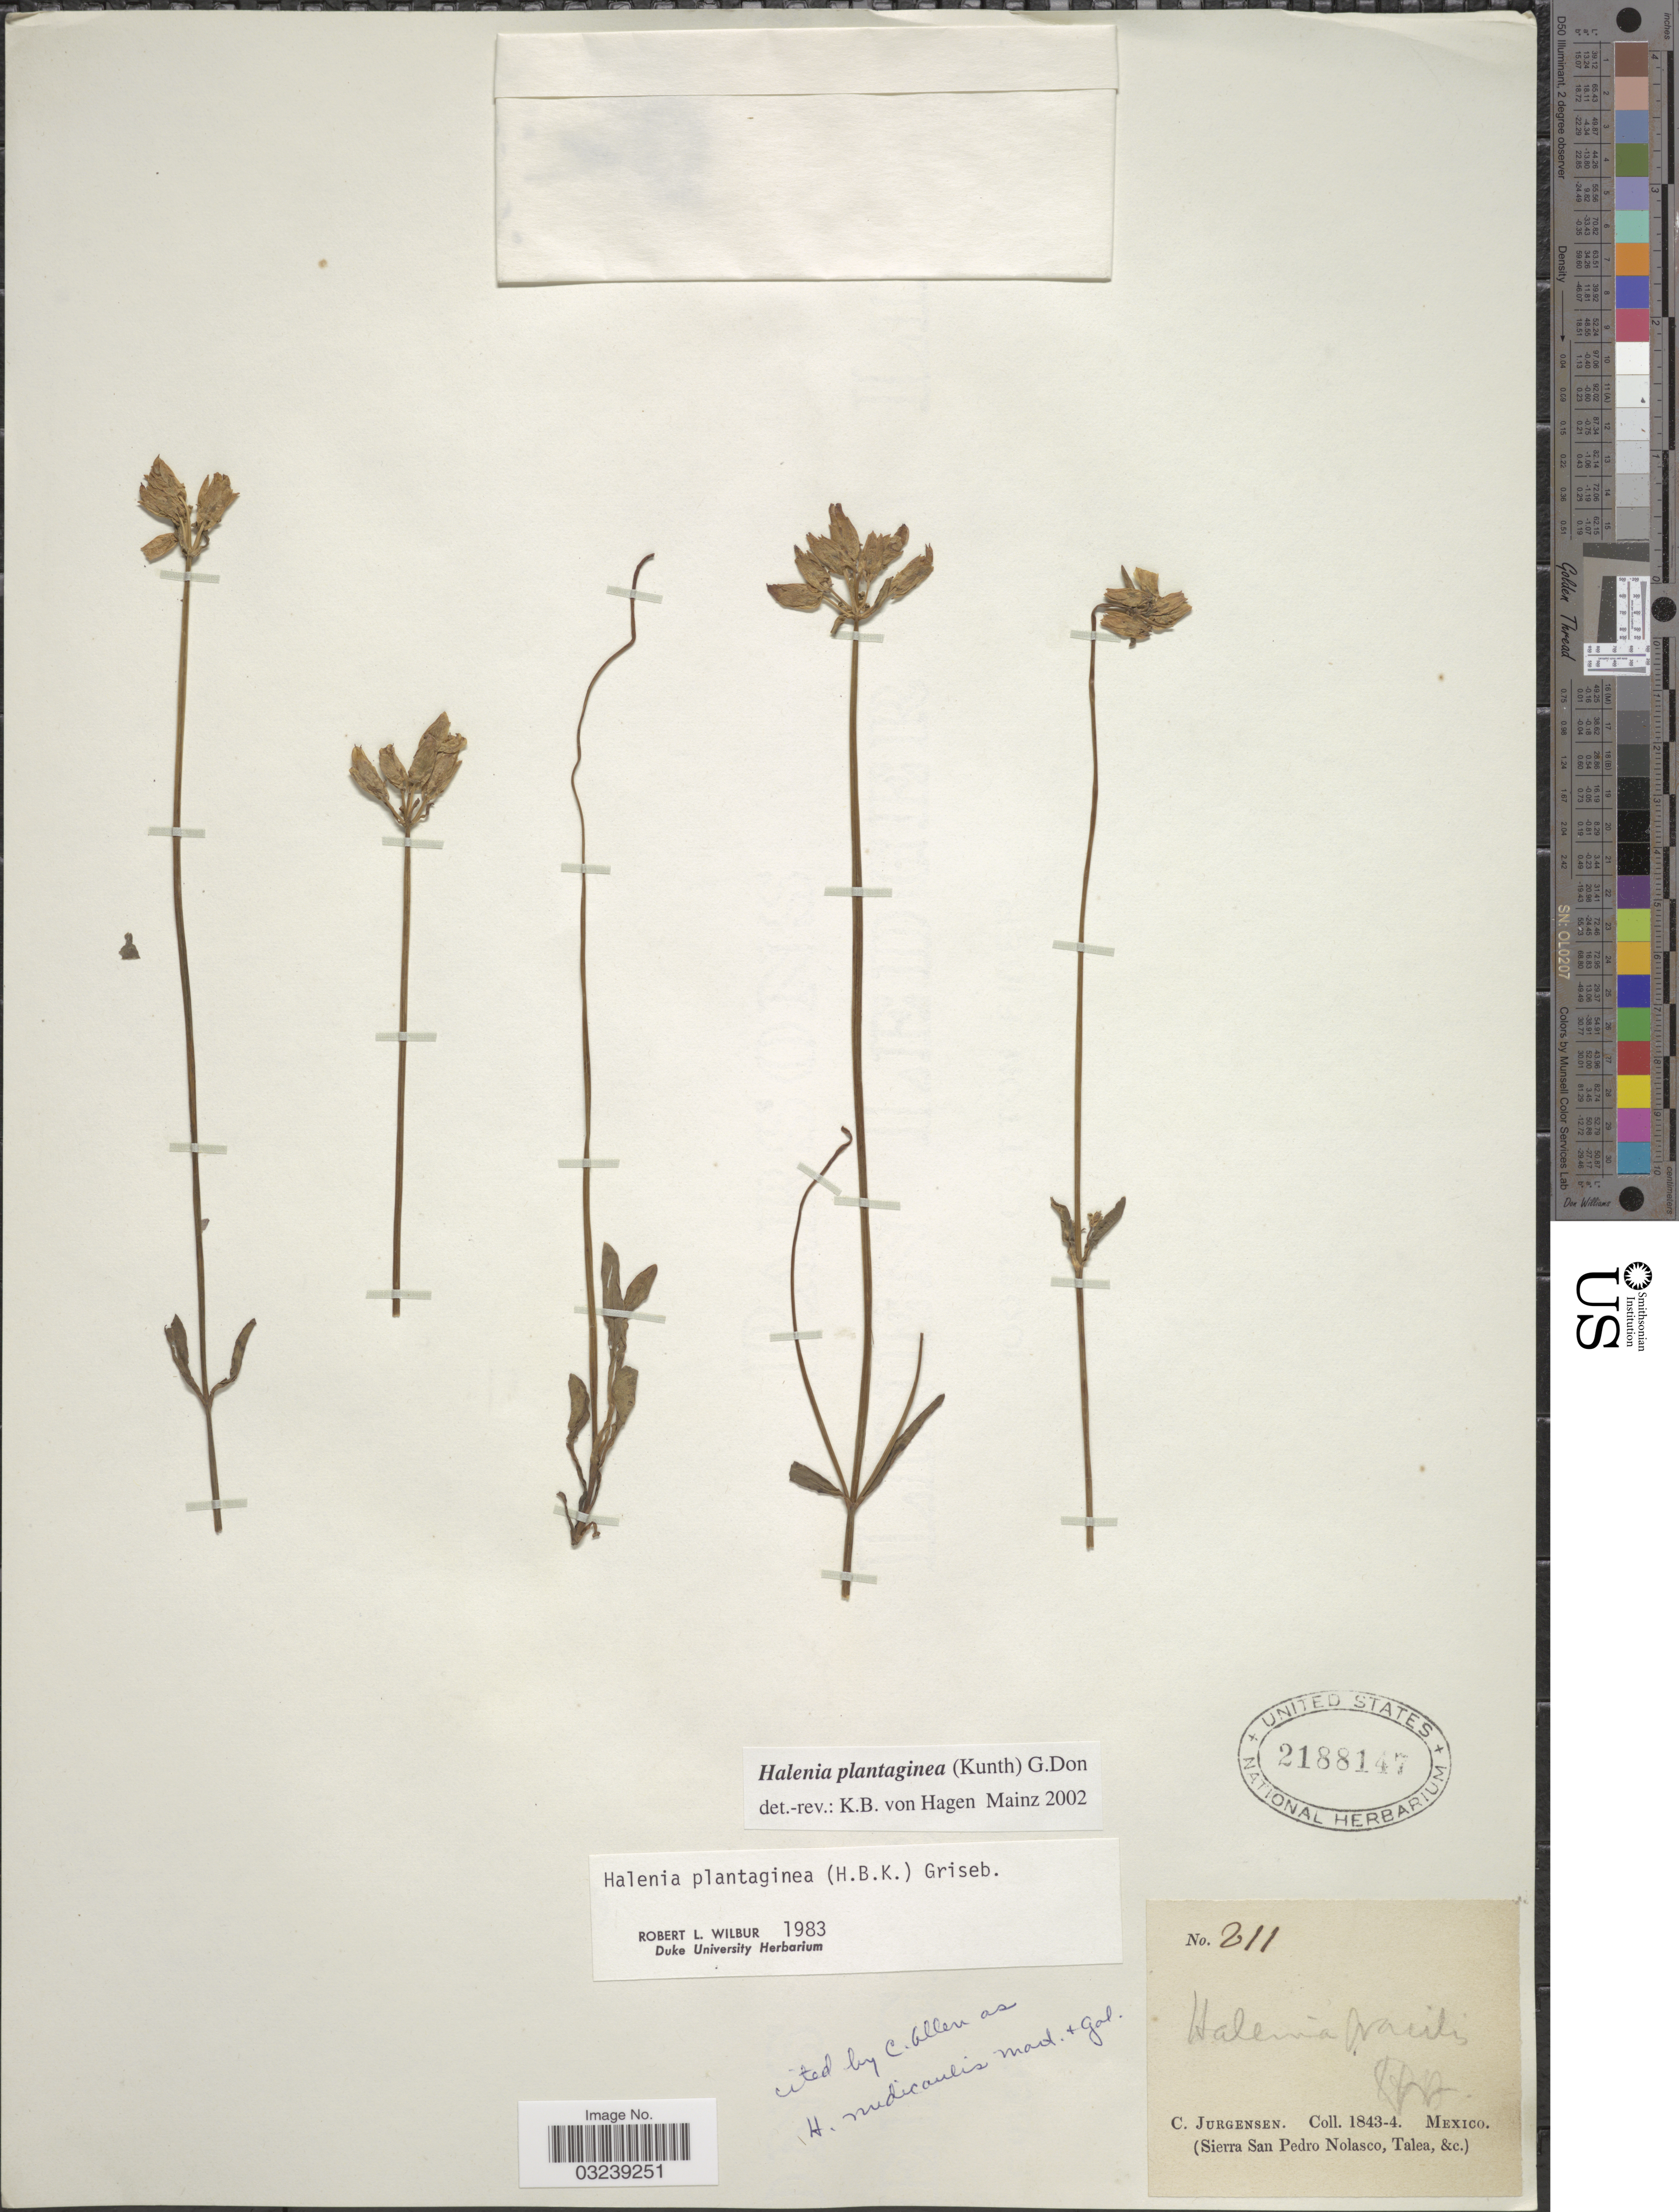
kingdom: Plantae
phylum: Tracheophyta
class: Magnoliopsida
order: Gentianales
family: Gentianaceae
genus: Halenia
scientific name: Halenia plantaginea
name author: (Kunth) G. Don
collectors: C. Jurgensen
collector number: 211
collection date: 1843/1844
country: Mexico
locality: Sierra San Pedro Nolasco, Talea, &c.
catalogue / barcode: US 2188147